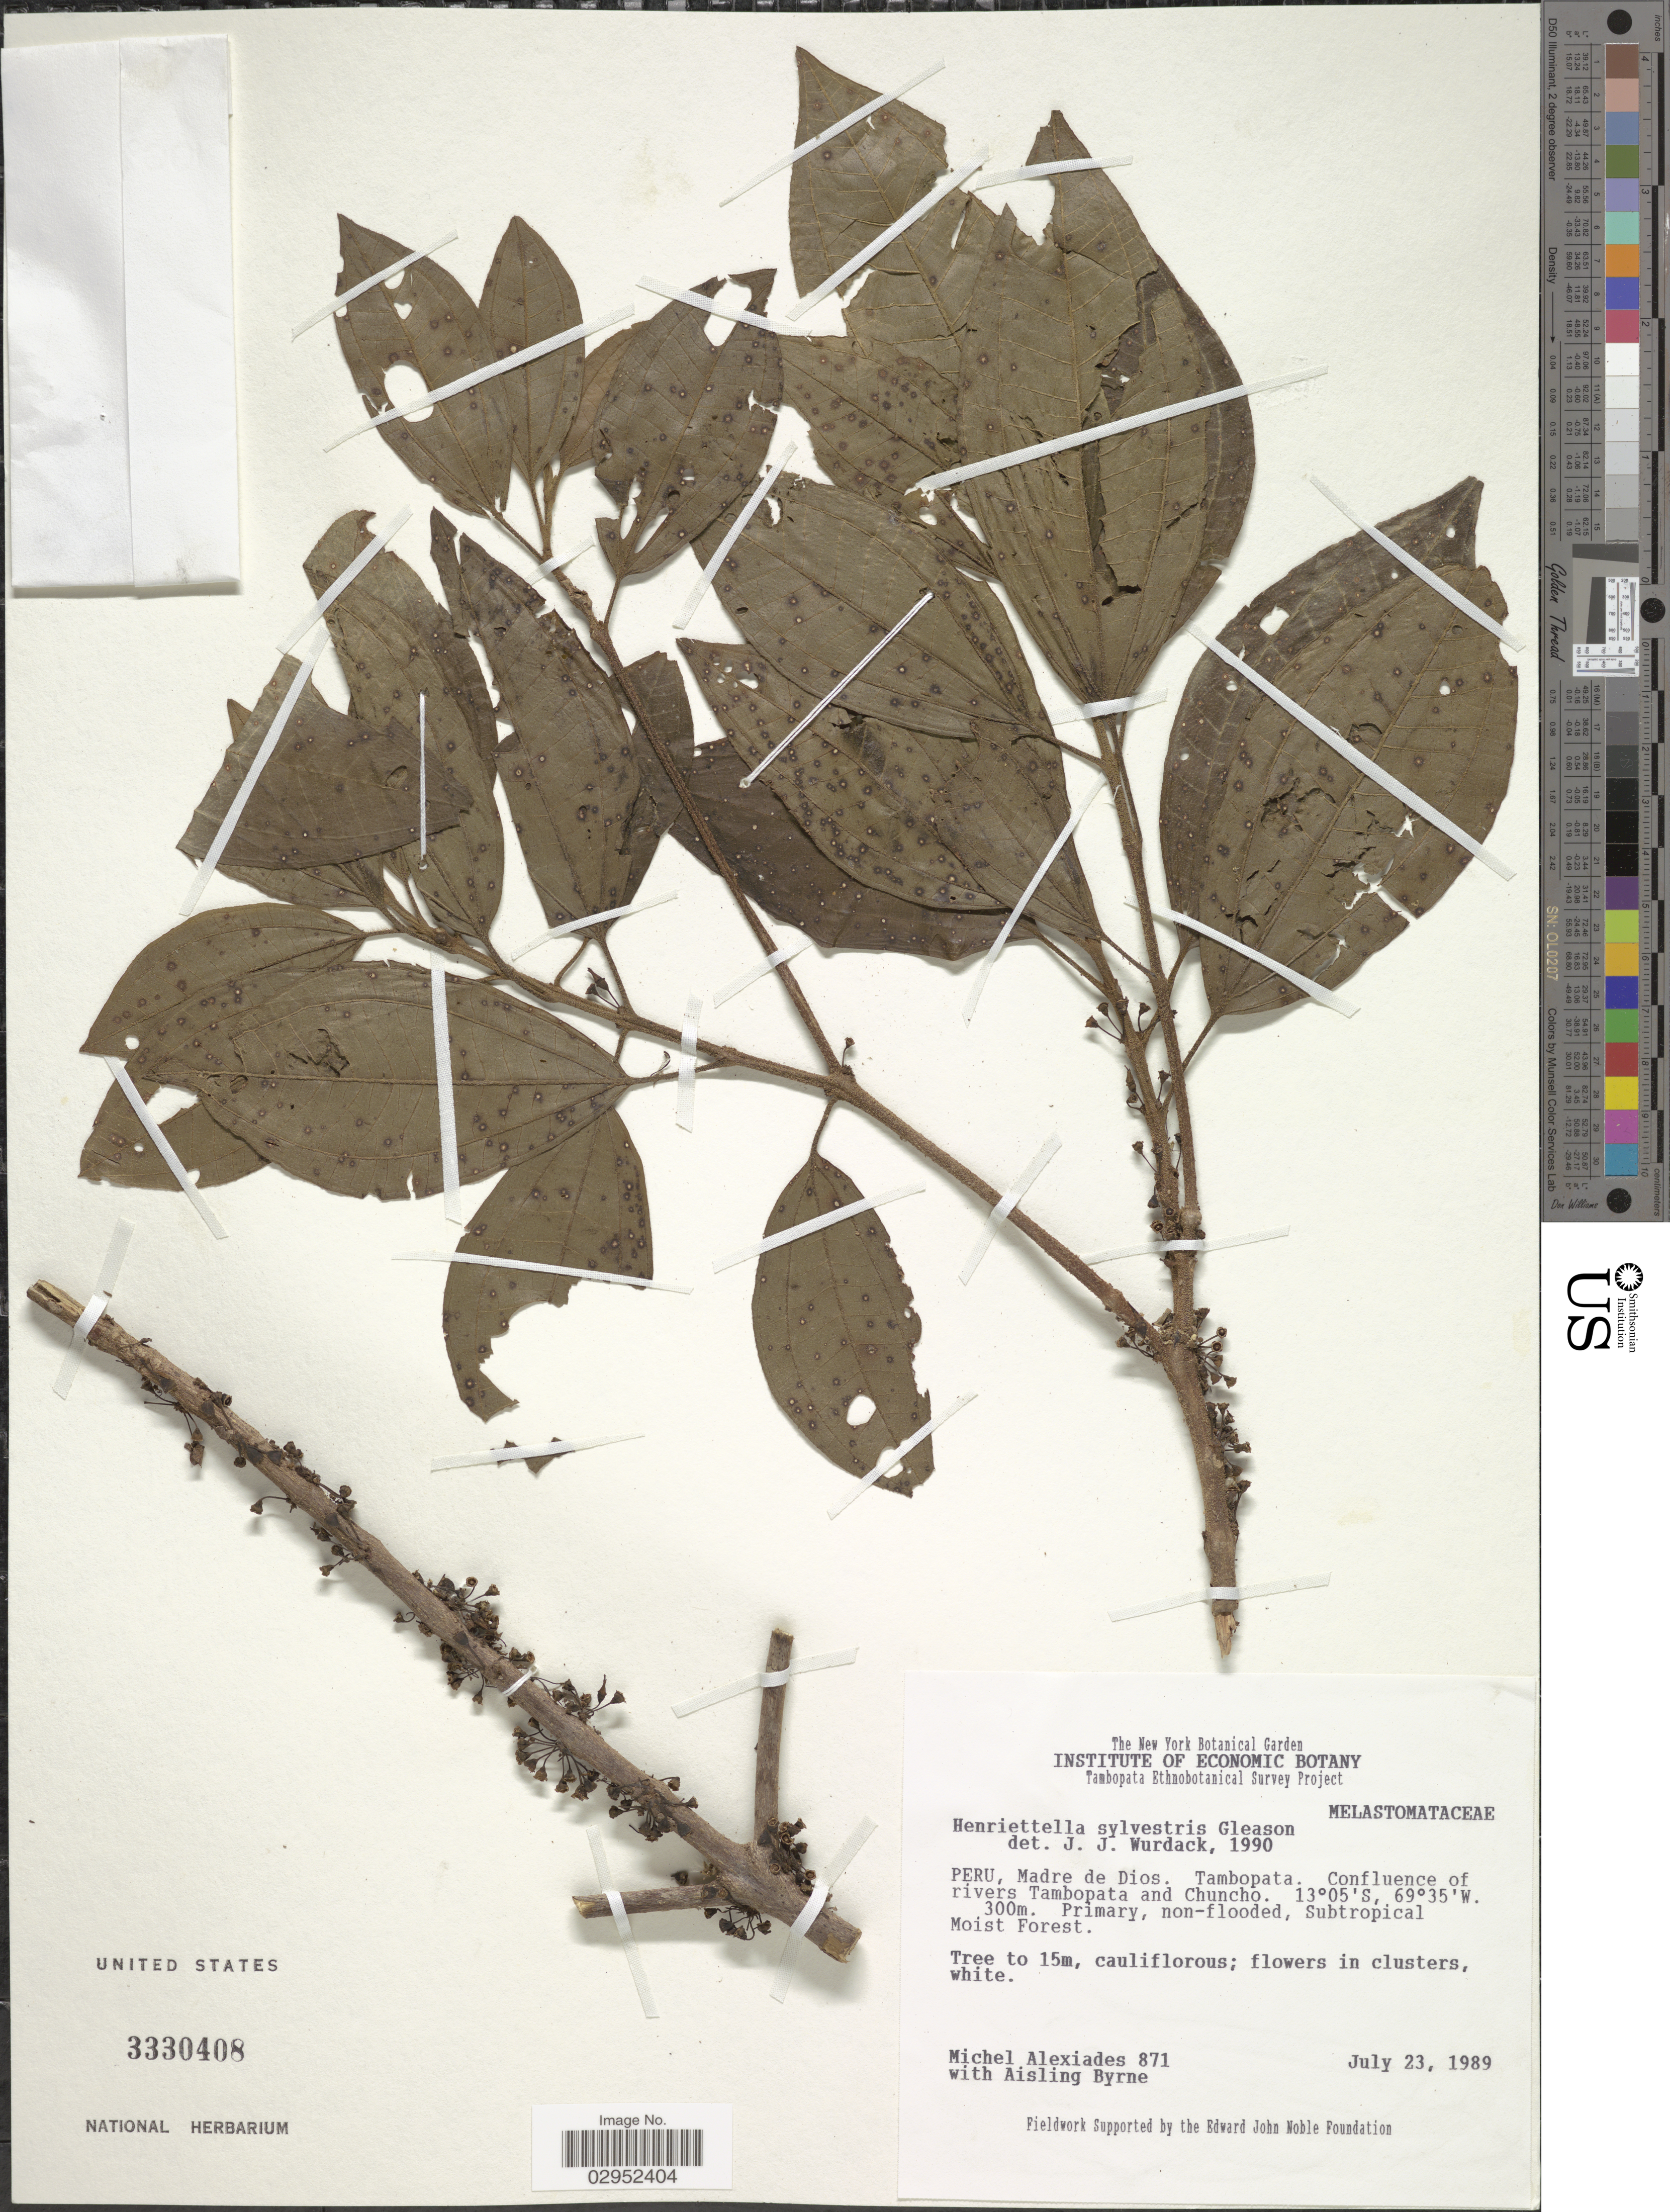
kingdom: Plantae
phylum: Tracheophyta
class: Magnoliopsida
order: Myrtales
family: Melastomataceae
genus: Henriettea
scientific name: Henriettea fascicularis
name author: (Sw.) M. Gómez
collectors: M. Alexiades & A. Byrne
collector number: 871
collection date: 1989-07-23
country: Peru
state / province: Madre de Dios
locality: Tambopata. Confluence of rivers Tambopata and Chuncho.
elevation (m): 300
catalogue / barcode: US 3330408